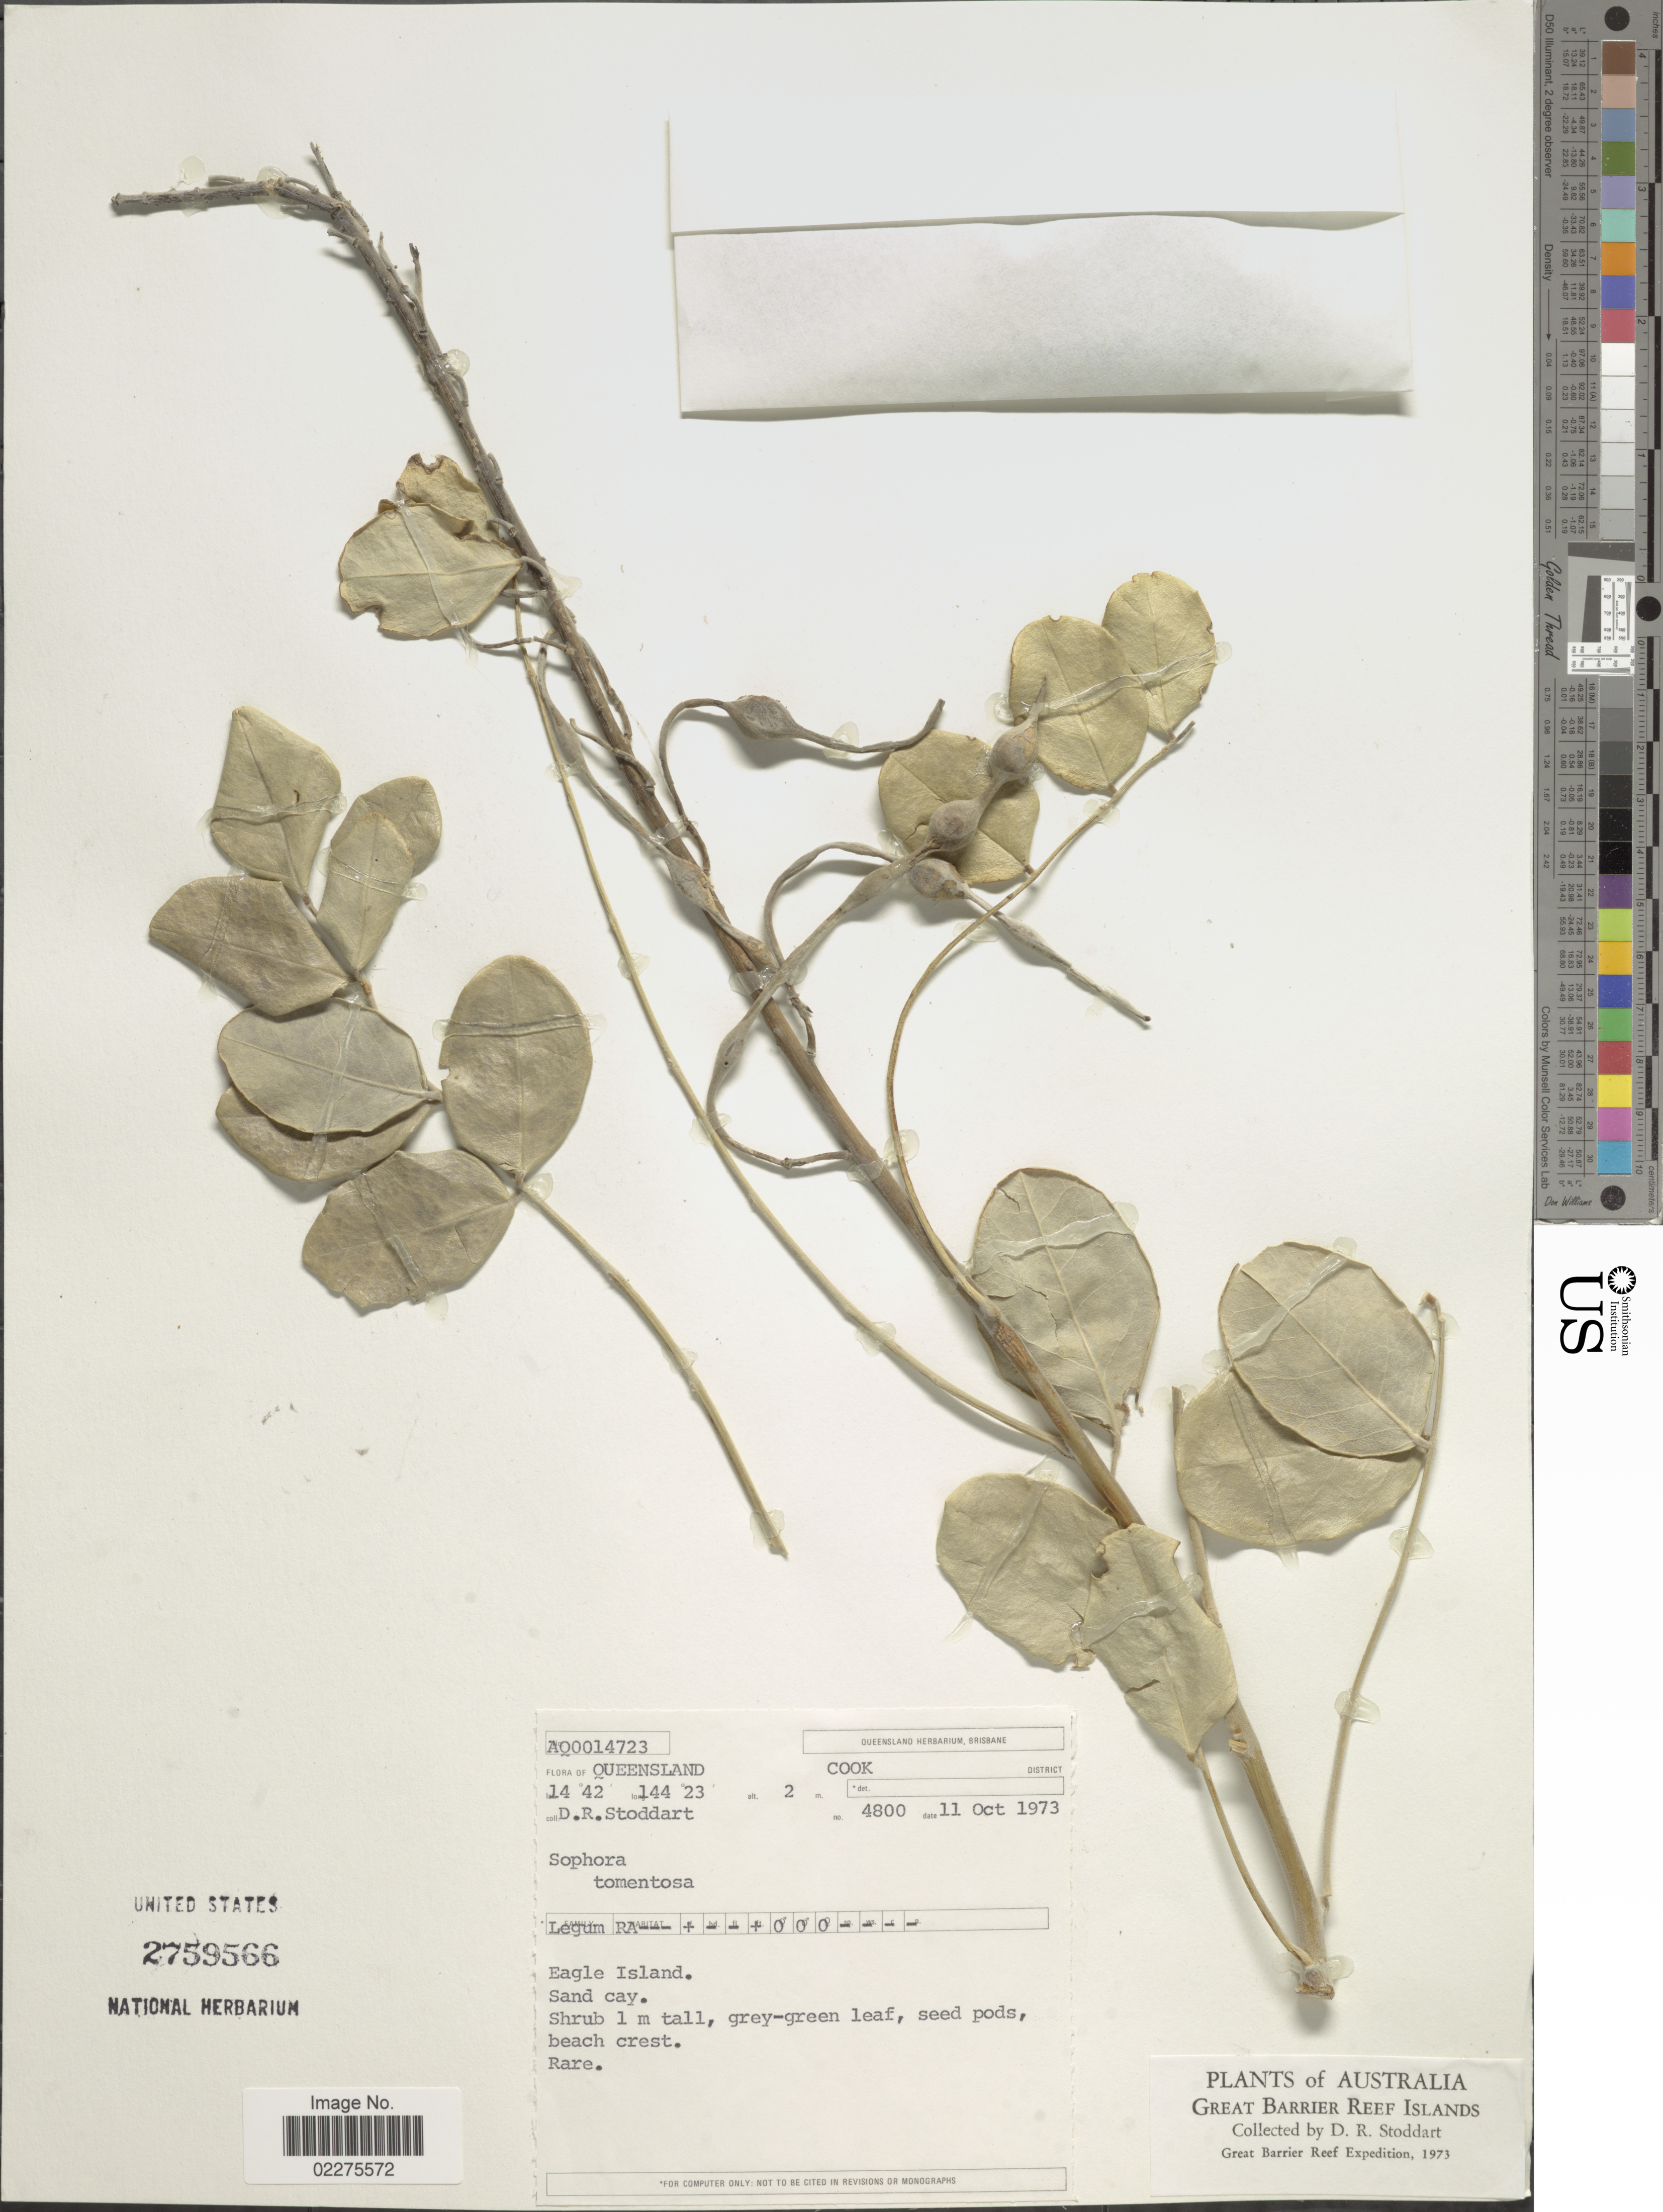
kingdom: Plantae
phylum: Tracheophyta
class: Magnoliopsida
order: Fabales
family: Fabaceae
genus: Sophora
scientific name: Sophora tomentosa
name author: L.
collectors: D. R. Stoddart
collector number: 4800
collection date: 1973-10-11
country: Australia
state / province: Queensland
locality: Eagle Island. Great Barrier Reef Islands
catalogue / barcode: US 2759566